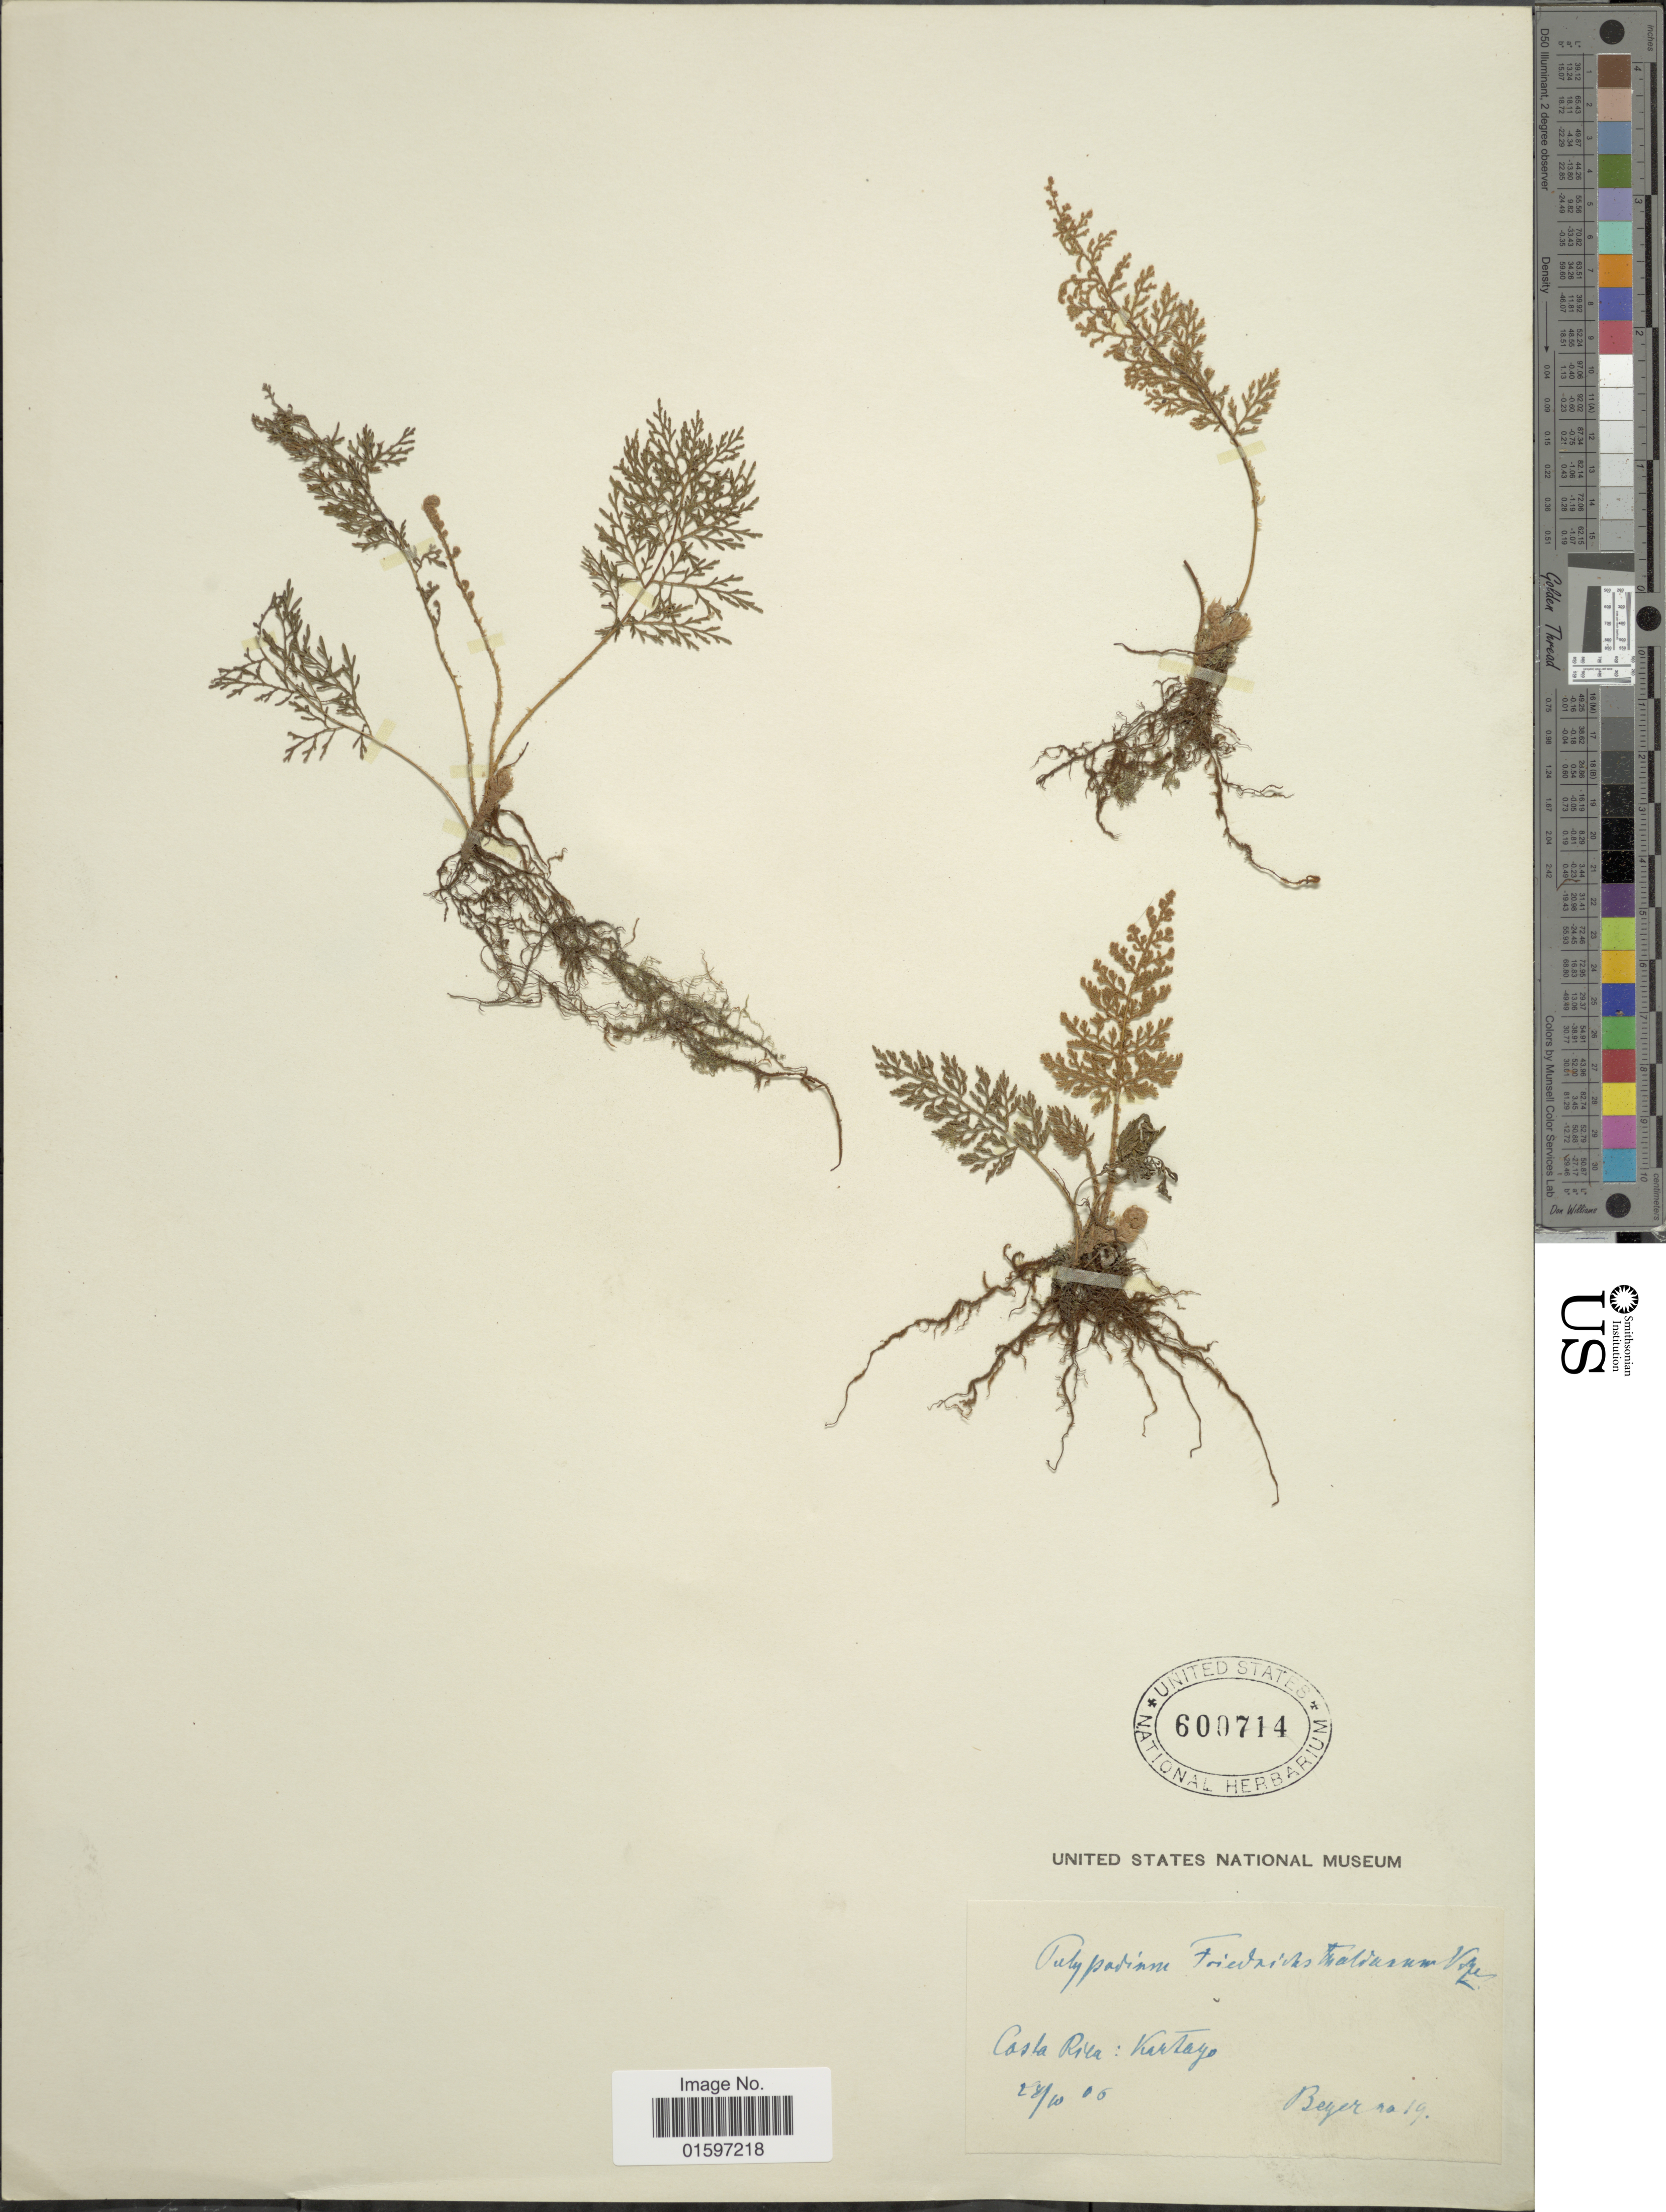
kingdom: Plantae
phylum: Tracheophyta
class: Polypodiopsida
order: Polypodiales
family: Polypodiaceae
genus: Pleopeltis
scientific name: Pleopeltis friedrichsthaliana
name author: (Kunze)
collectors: -. Beyer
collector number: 19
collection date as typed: Transcribed d/m/y: 28/10/5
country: Costa Rica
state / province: Cartago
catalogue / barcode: US 600714